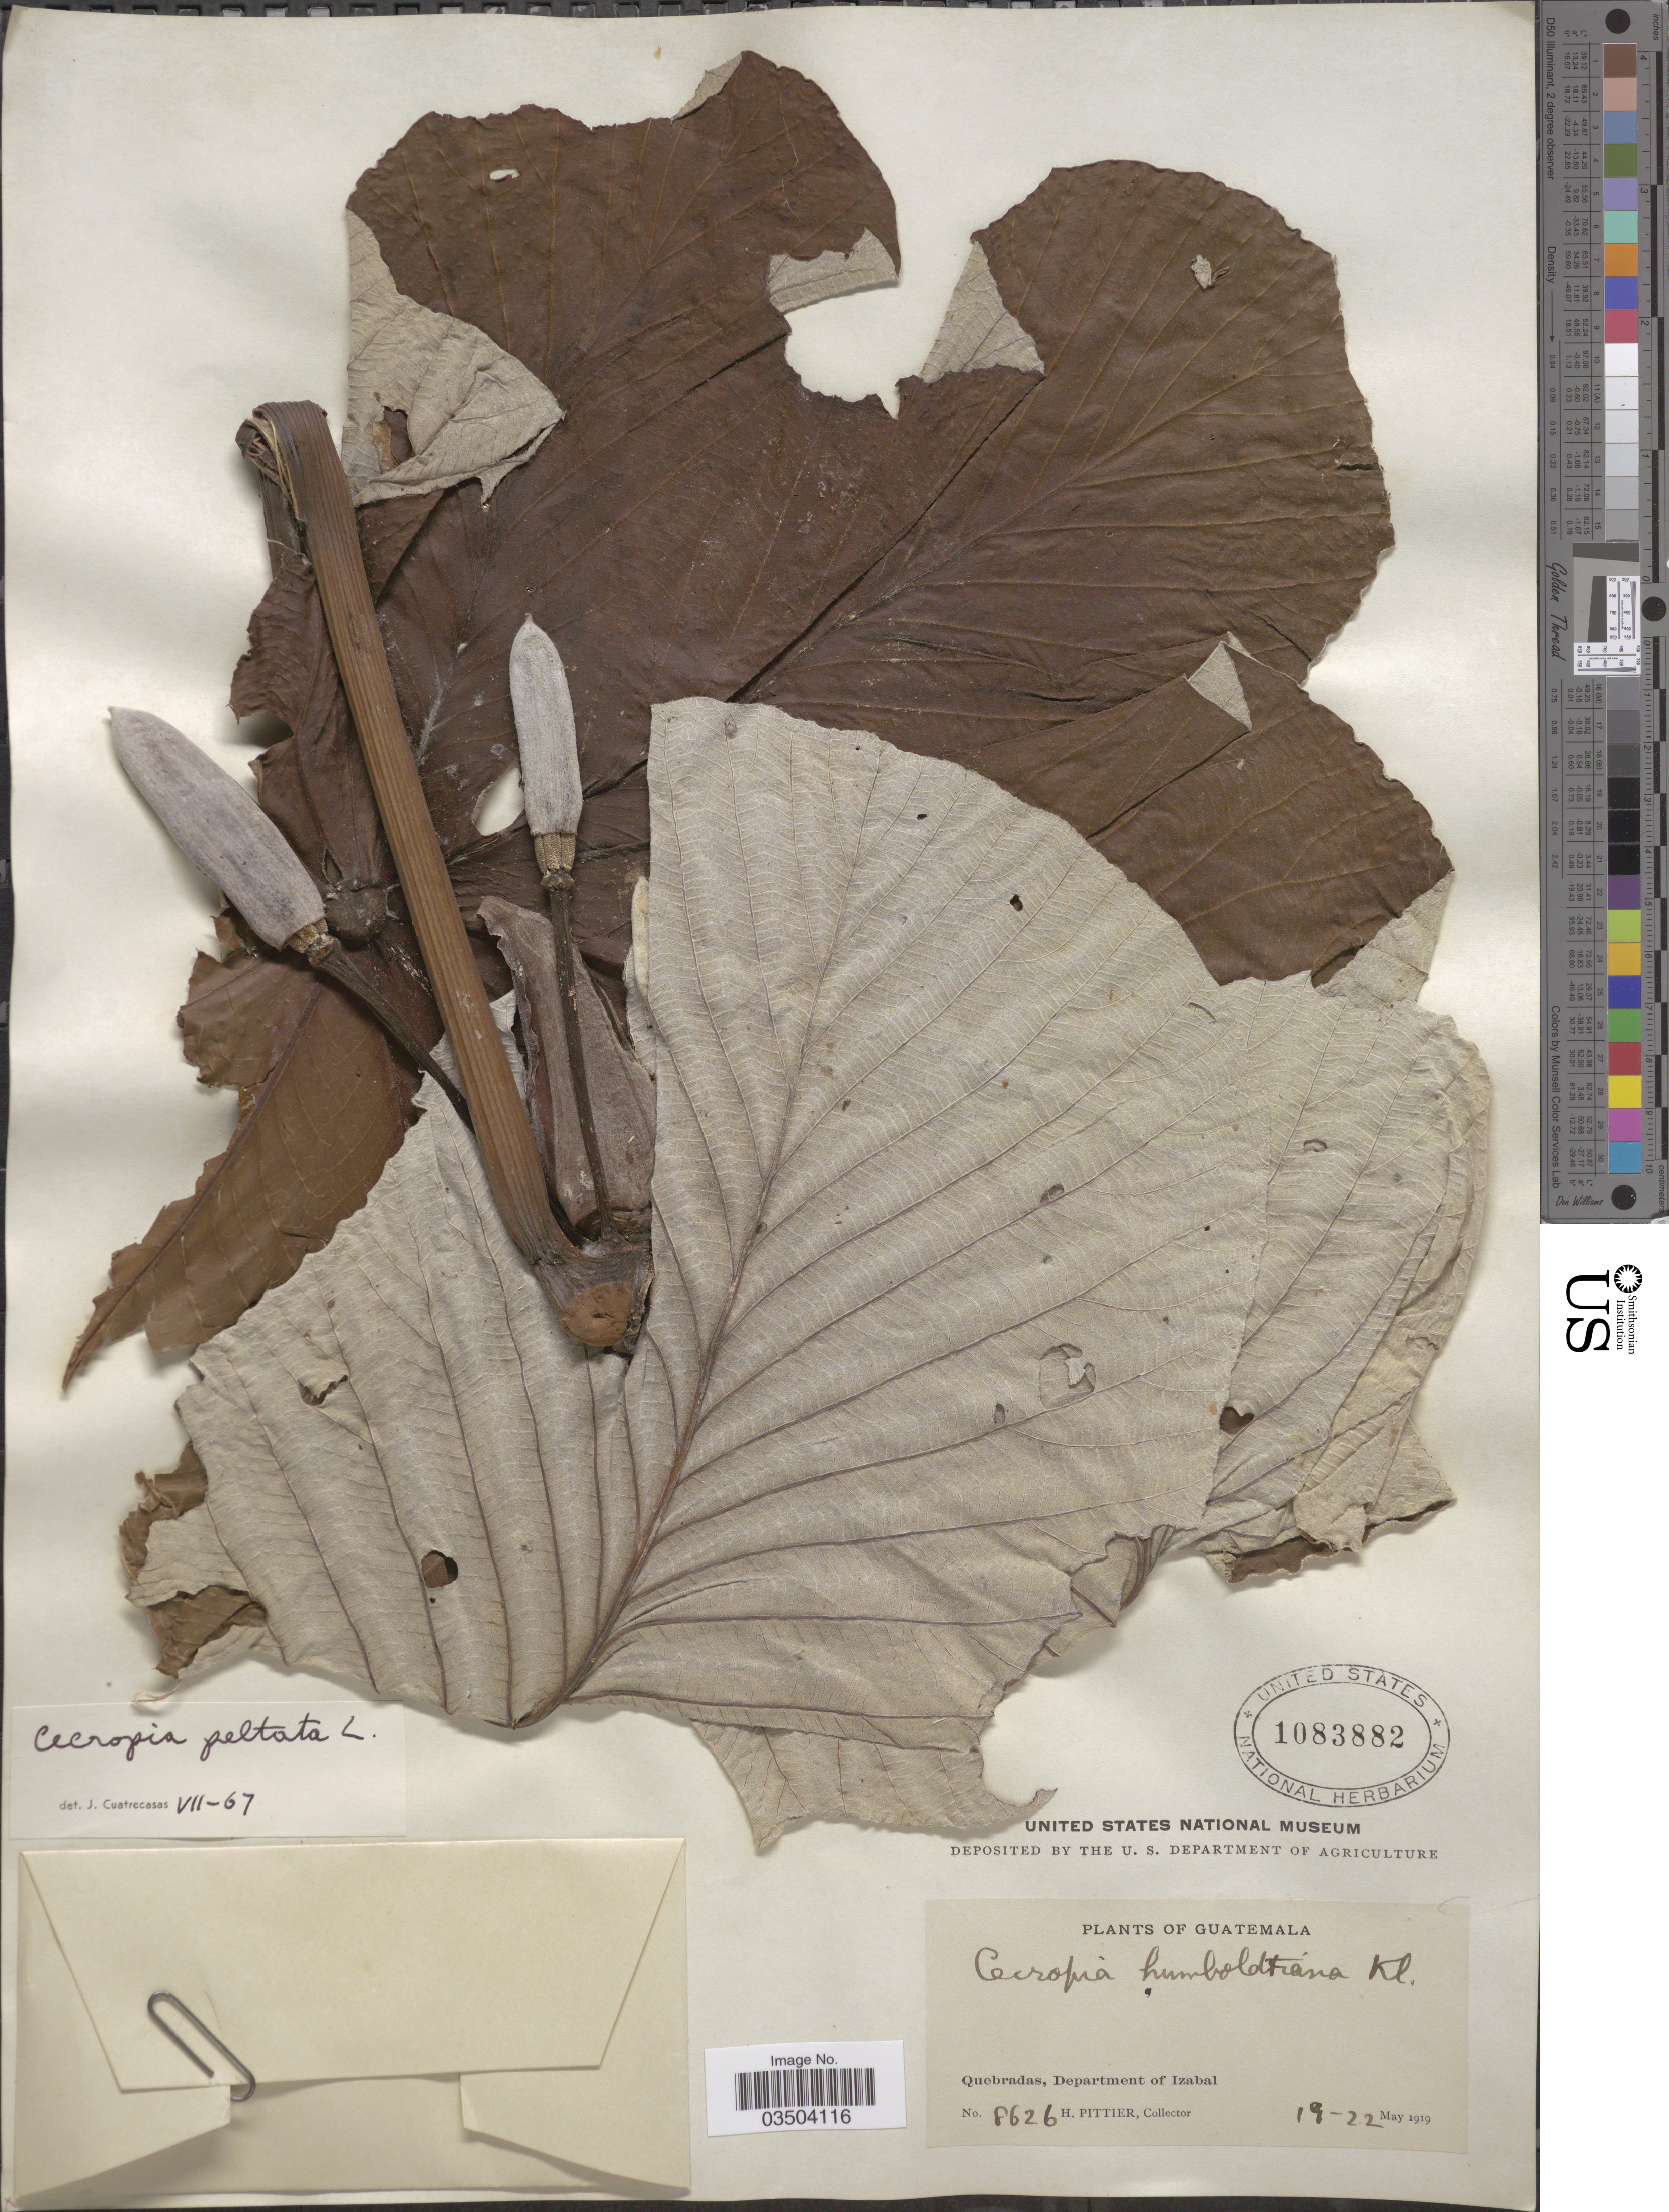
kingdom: Plantae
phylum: Tracheophyta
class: Magnoliopsida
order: Rosales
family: Urticaceae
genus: Cecropia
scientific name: Cecropia peltata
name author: L.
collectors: H. F. Pittier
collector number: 8626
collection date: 1919-05-19/1919-05-22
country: Guatemala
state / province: Izabal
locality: Quebradas, Department of Izabal.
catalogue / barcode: US 1083882